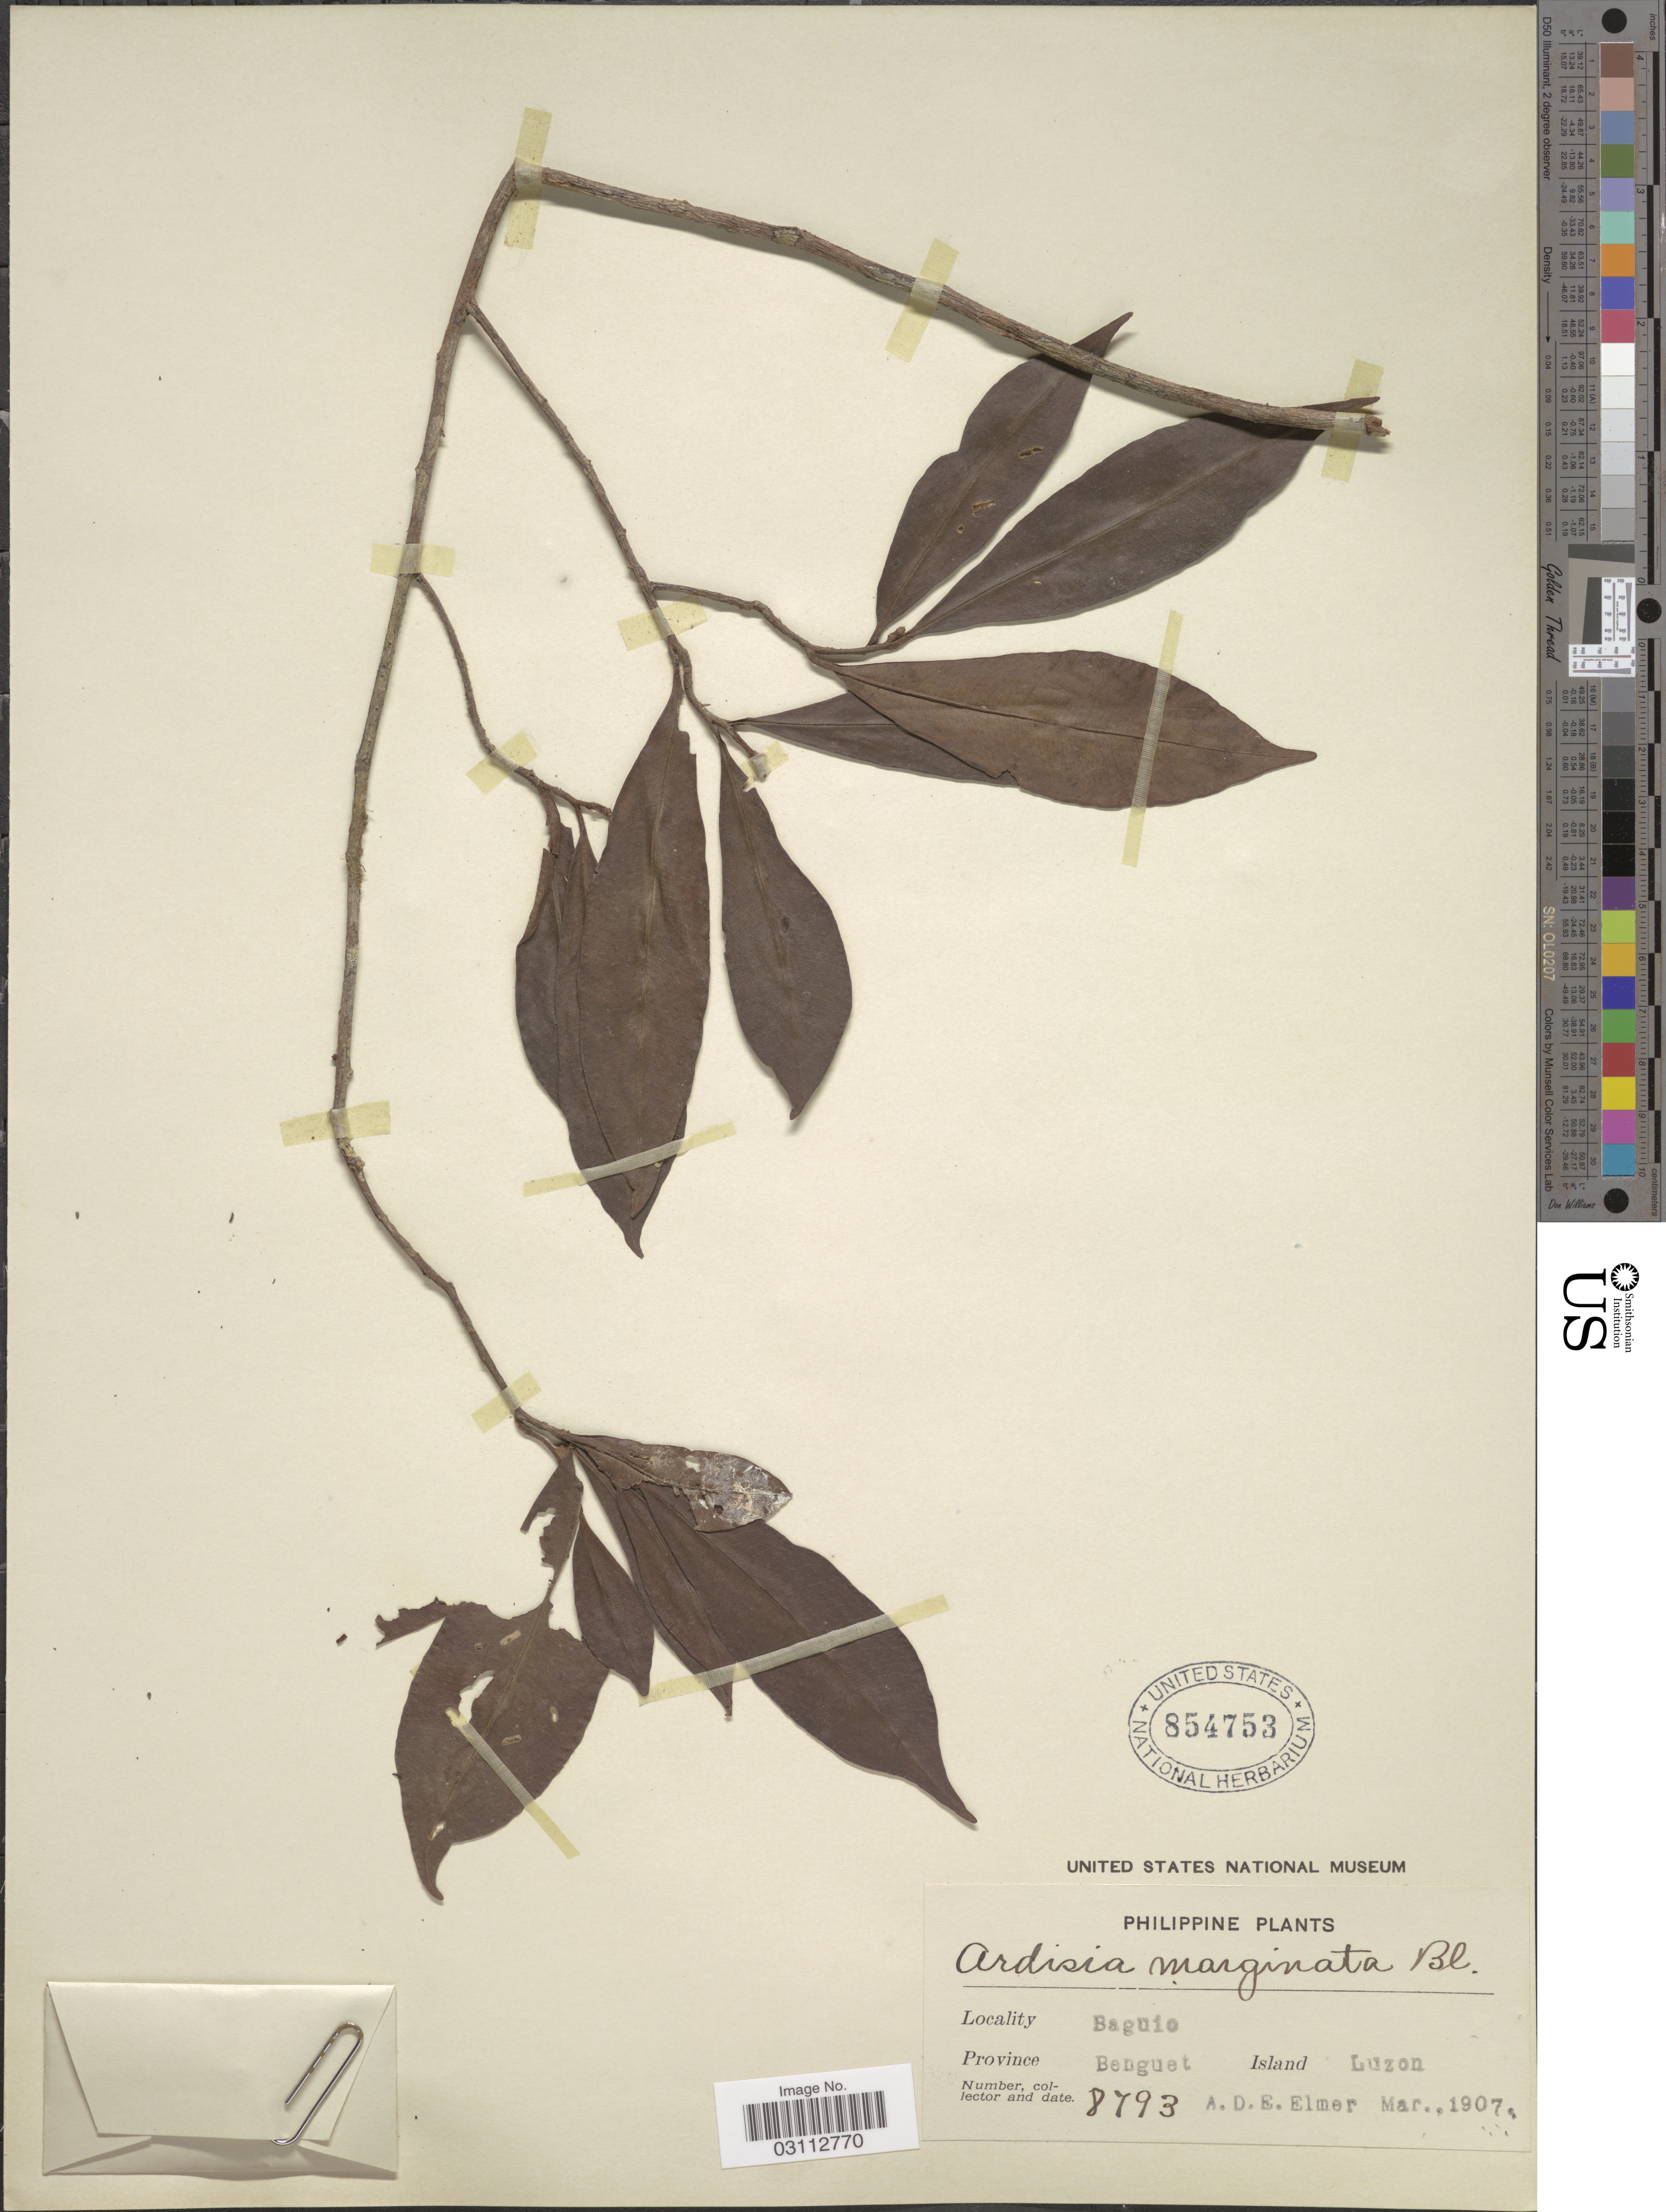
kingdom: Plantae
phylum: Tracheophyta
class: Magnoliopsida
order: Ericales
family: Primulaceae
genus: Ardisia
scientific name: Ardisia marginata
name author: Blume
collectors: A. D. E. Elmer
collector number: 8793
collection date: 1907-03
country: Philippines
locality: Baguio, Province Benguet, Island Luzon.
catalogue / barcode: US 854753